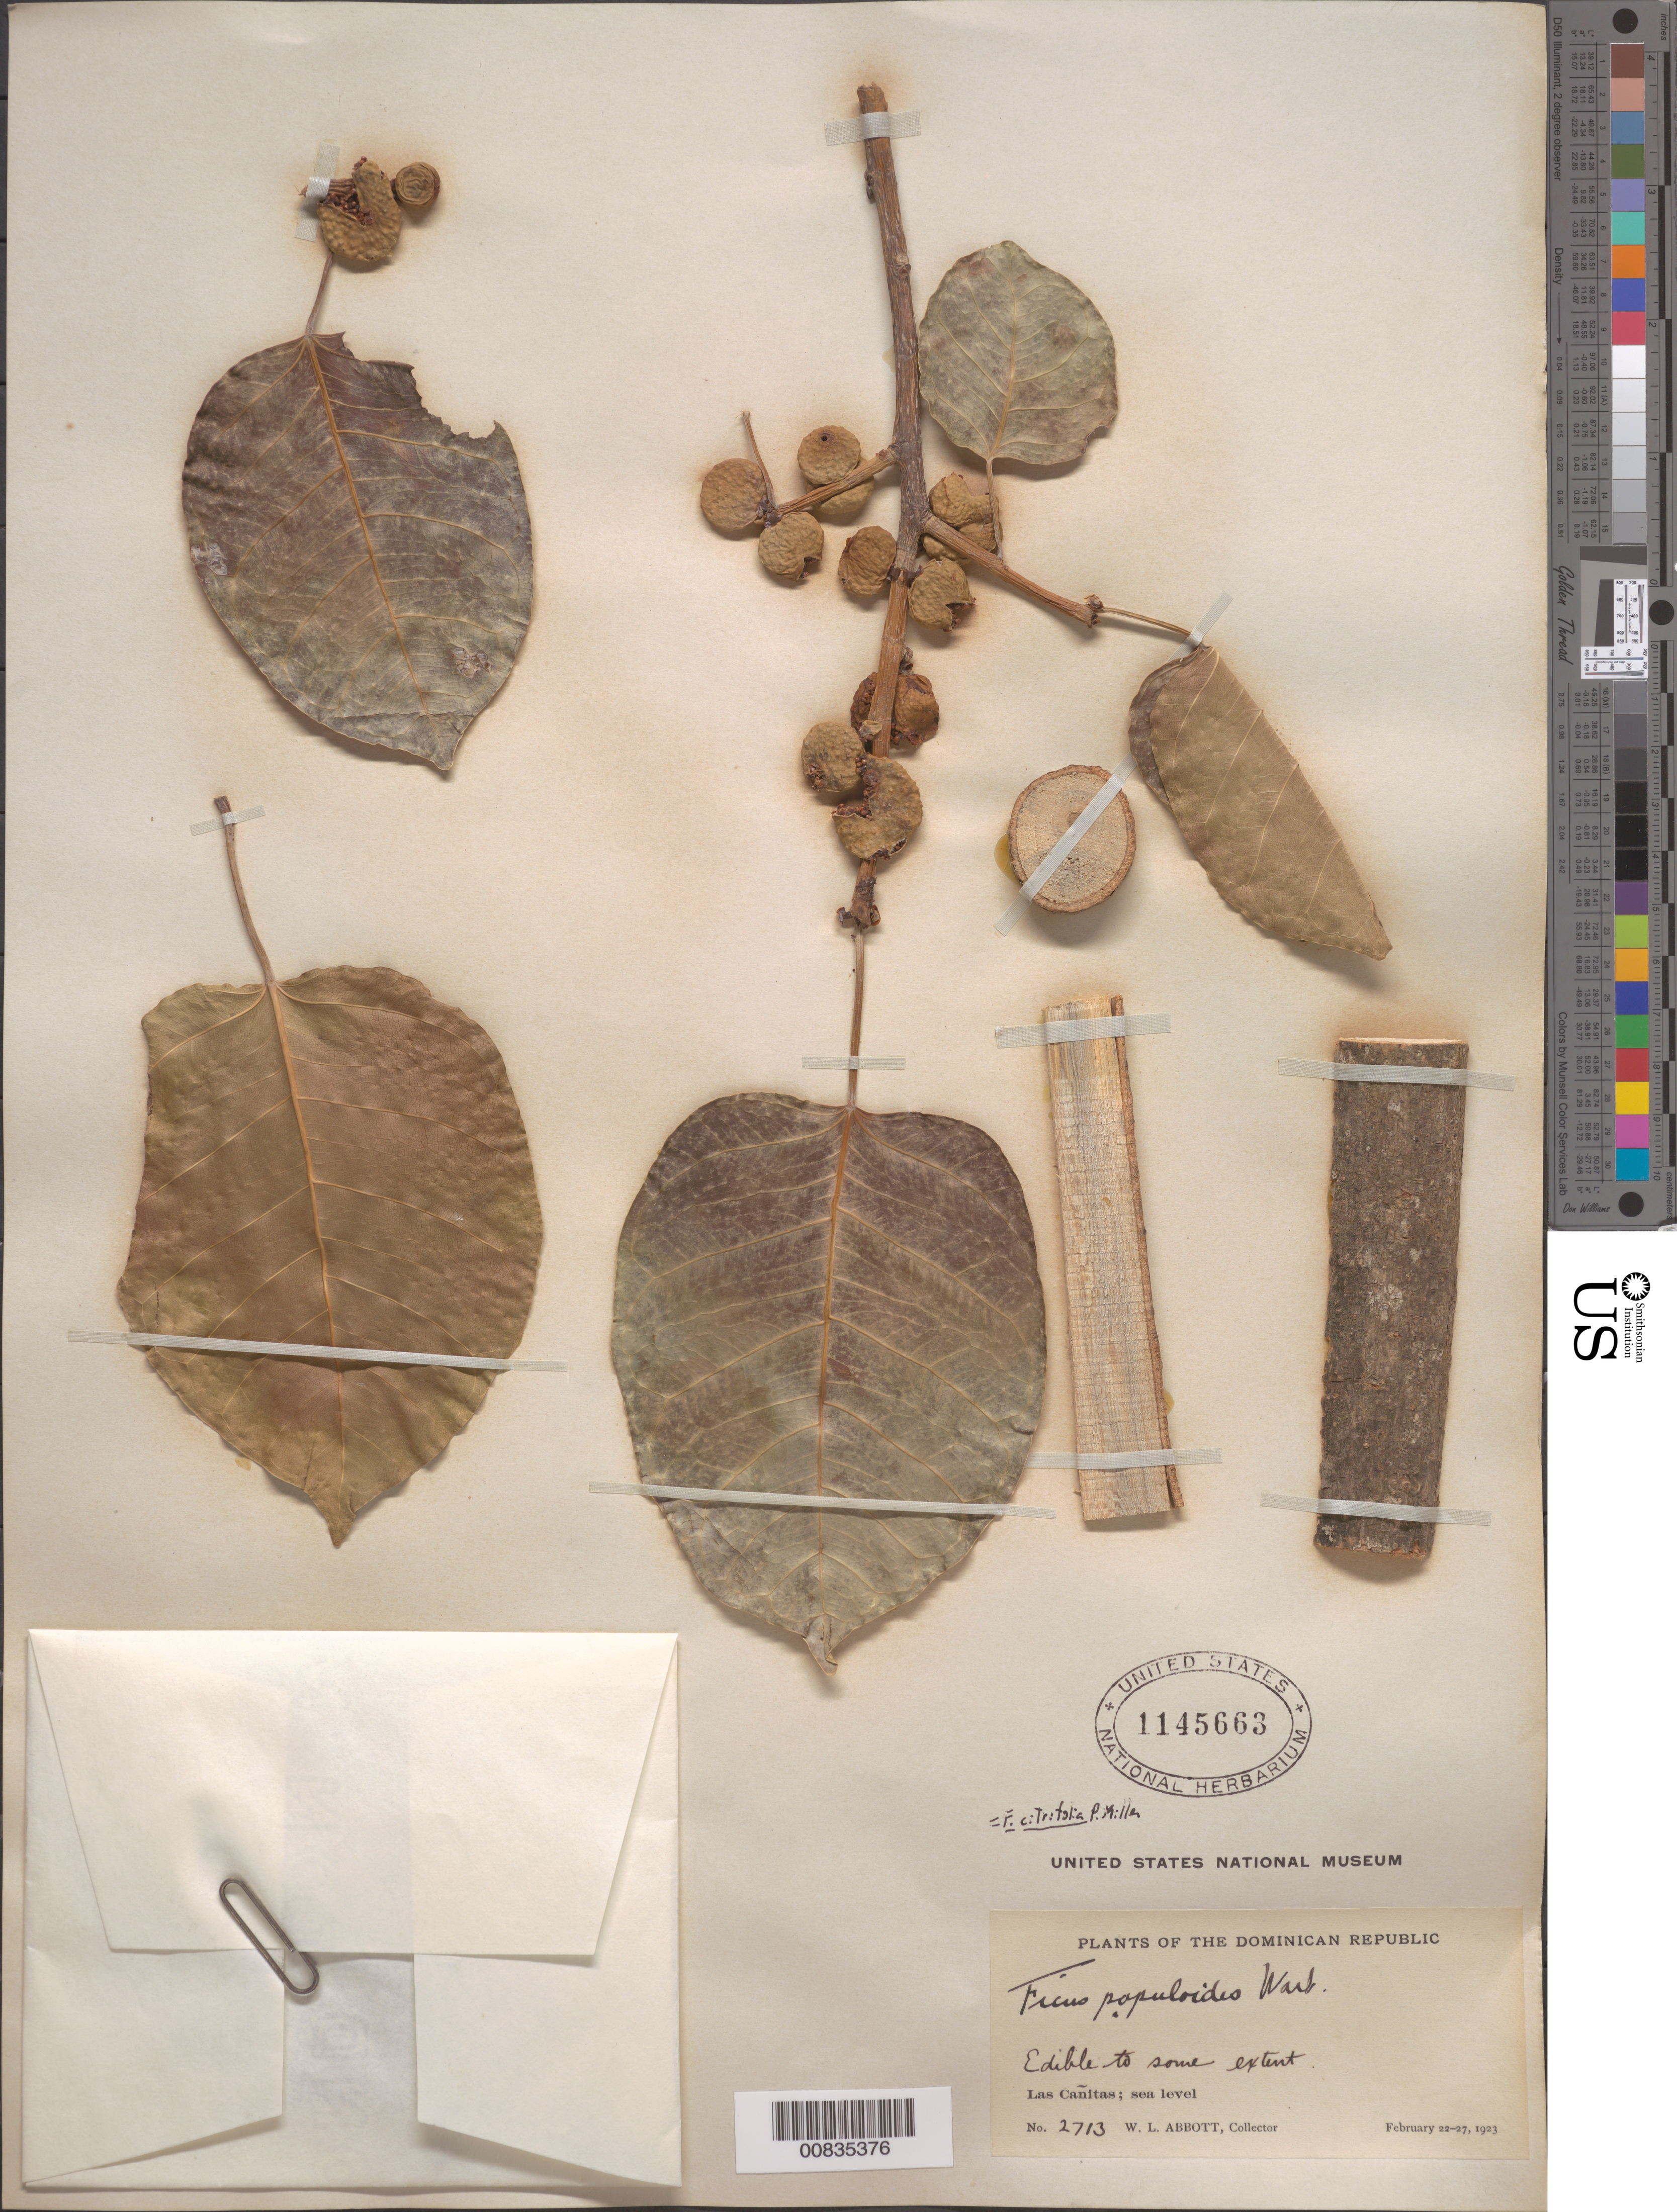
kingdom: Plantae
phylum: Tracheophyta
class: Magnoliopsida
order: Rosales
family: Moraceae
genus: Ficus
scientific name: Ficus citrifolia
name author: Mill.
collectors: W. L. Abbott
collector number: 2713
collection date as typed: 22 Feb 1923 to 27 Feb 1923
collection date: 1923-02-22/1923-02-27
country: Dominican Republic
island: Hispaniola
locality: Las Cañitas.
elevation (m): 0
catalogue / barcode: US 1145663